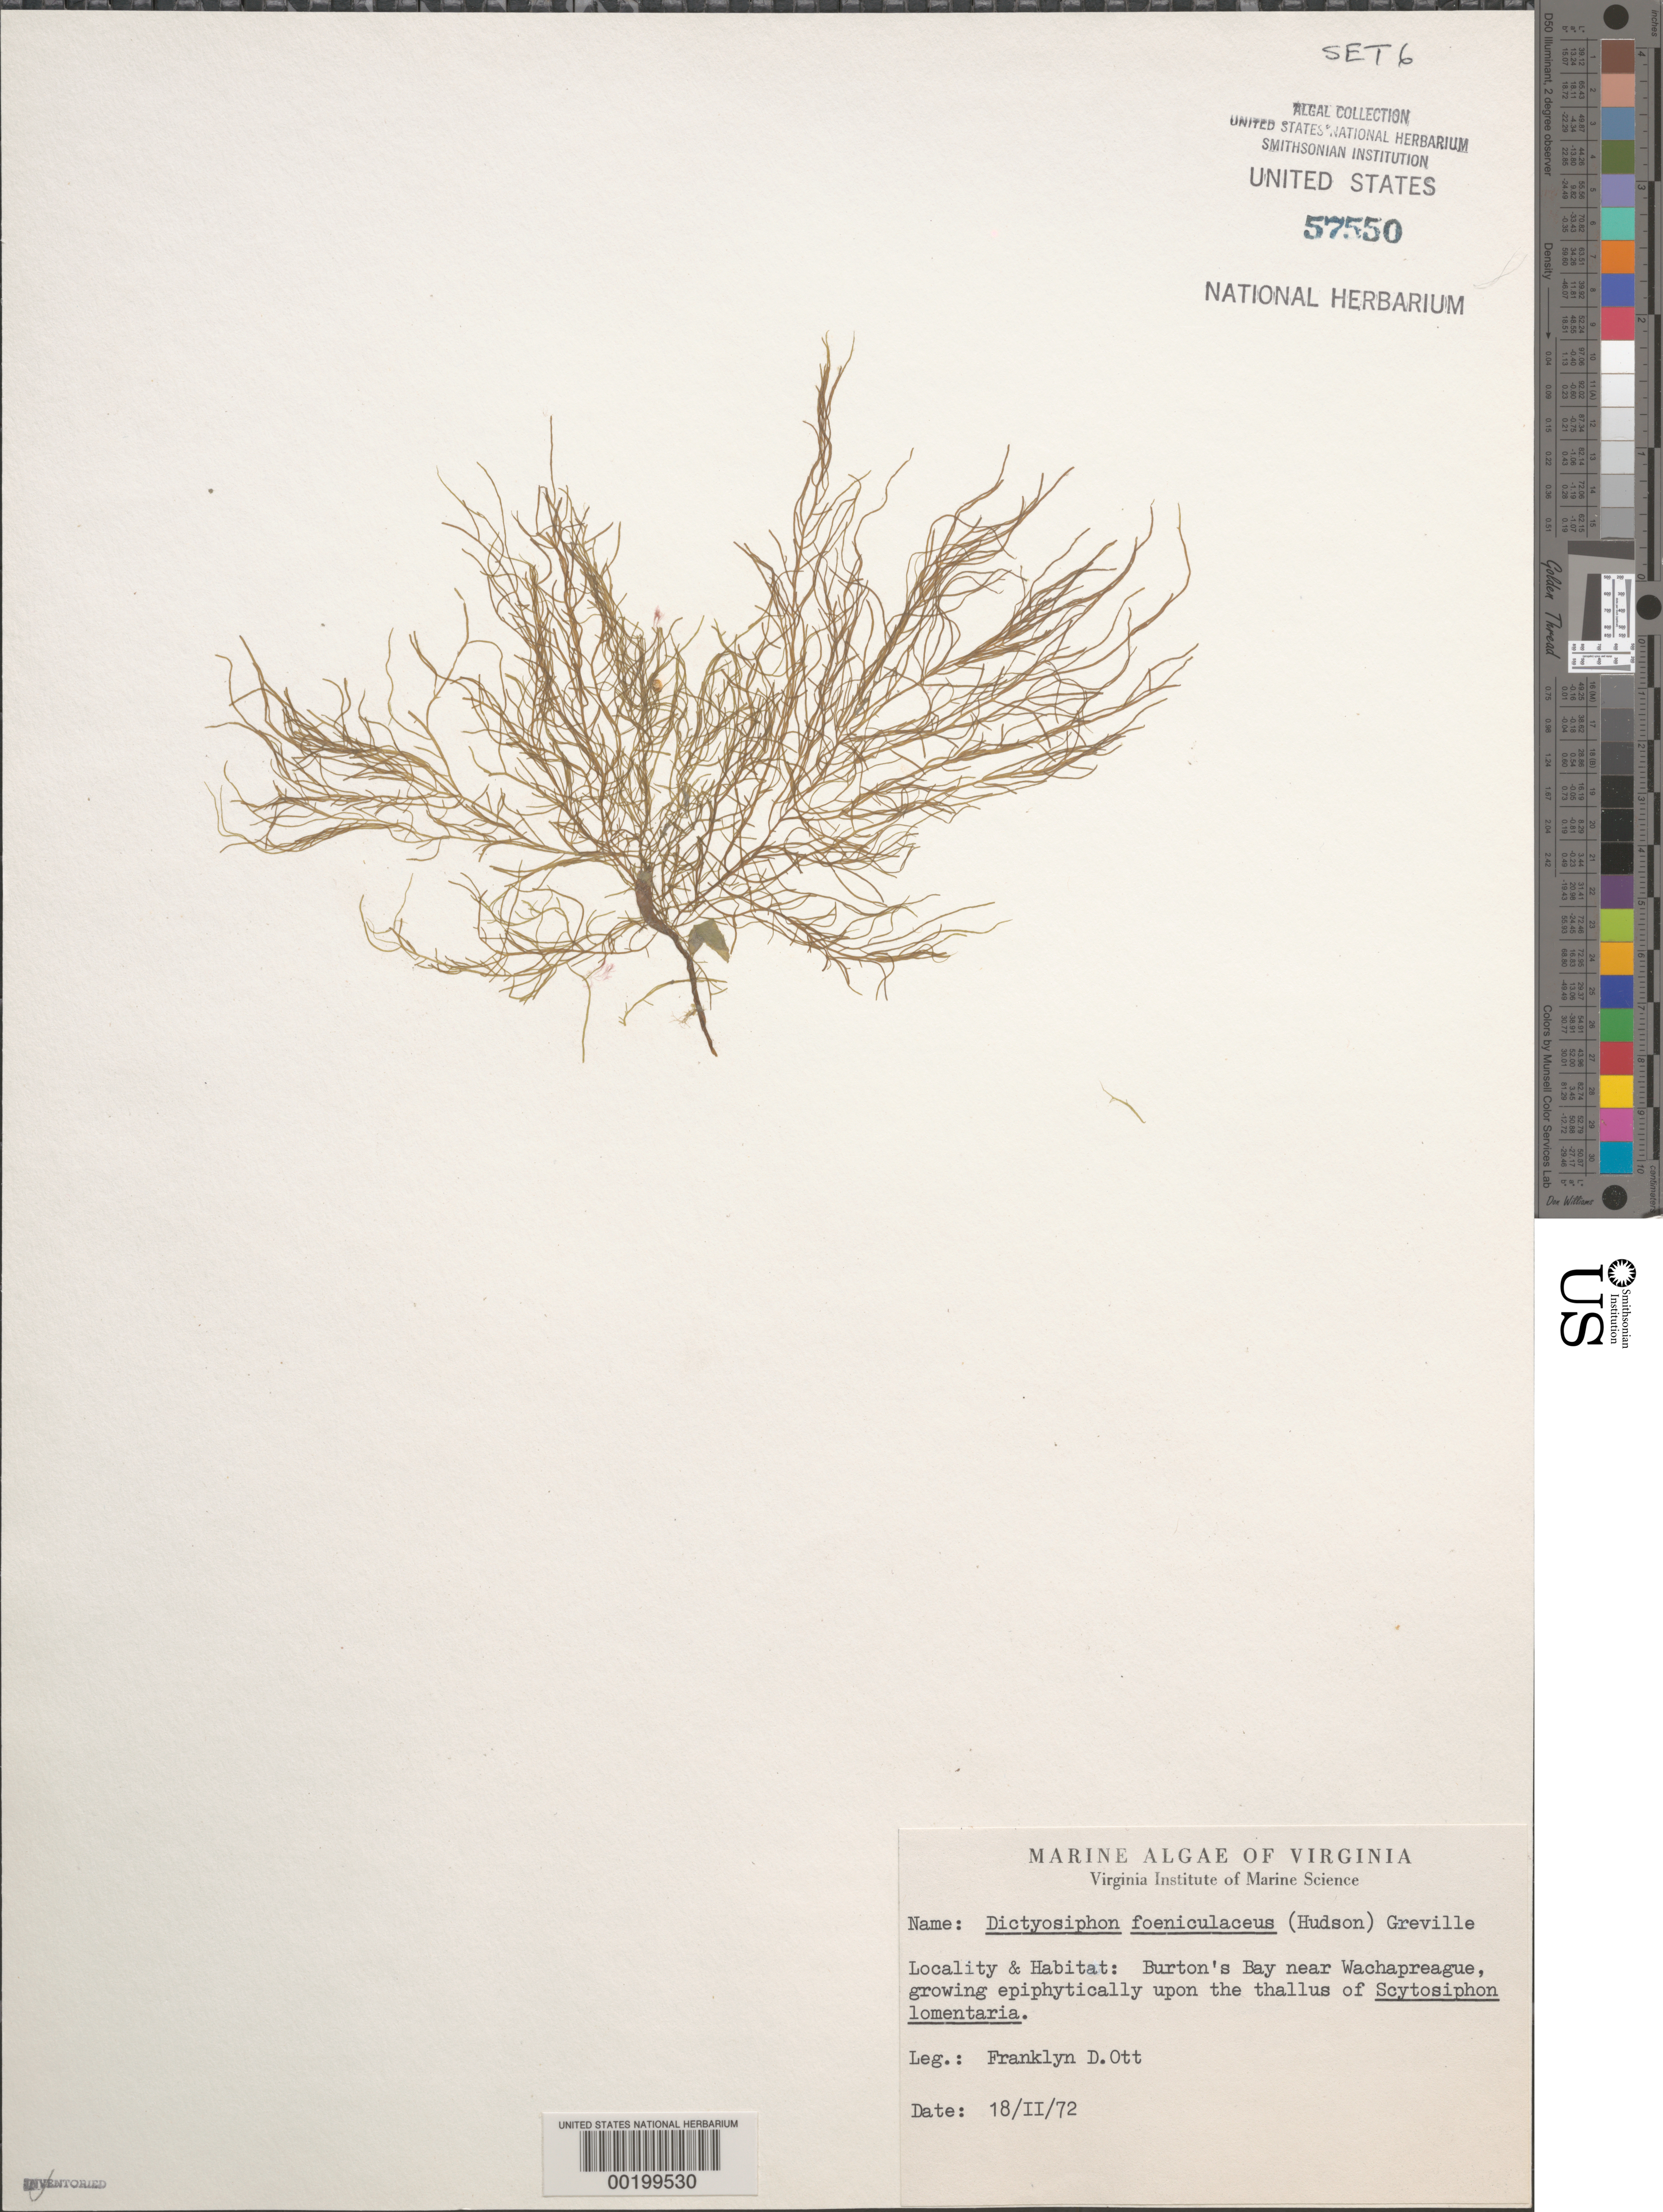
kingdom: Chromista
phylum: Ochrophyta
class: Phaeophyceae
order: Dictyosiphonales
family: Dictyosiphonaceae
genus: Dictyosiphon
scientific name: Dictyosiphon foeniculaceus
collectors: F. Ott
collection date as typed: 18 Feb 1972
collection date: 1972-02-18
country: United States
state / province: Virginia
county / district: Accomack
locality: Burton's Bay near Wachapreague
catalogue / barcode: US 57550